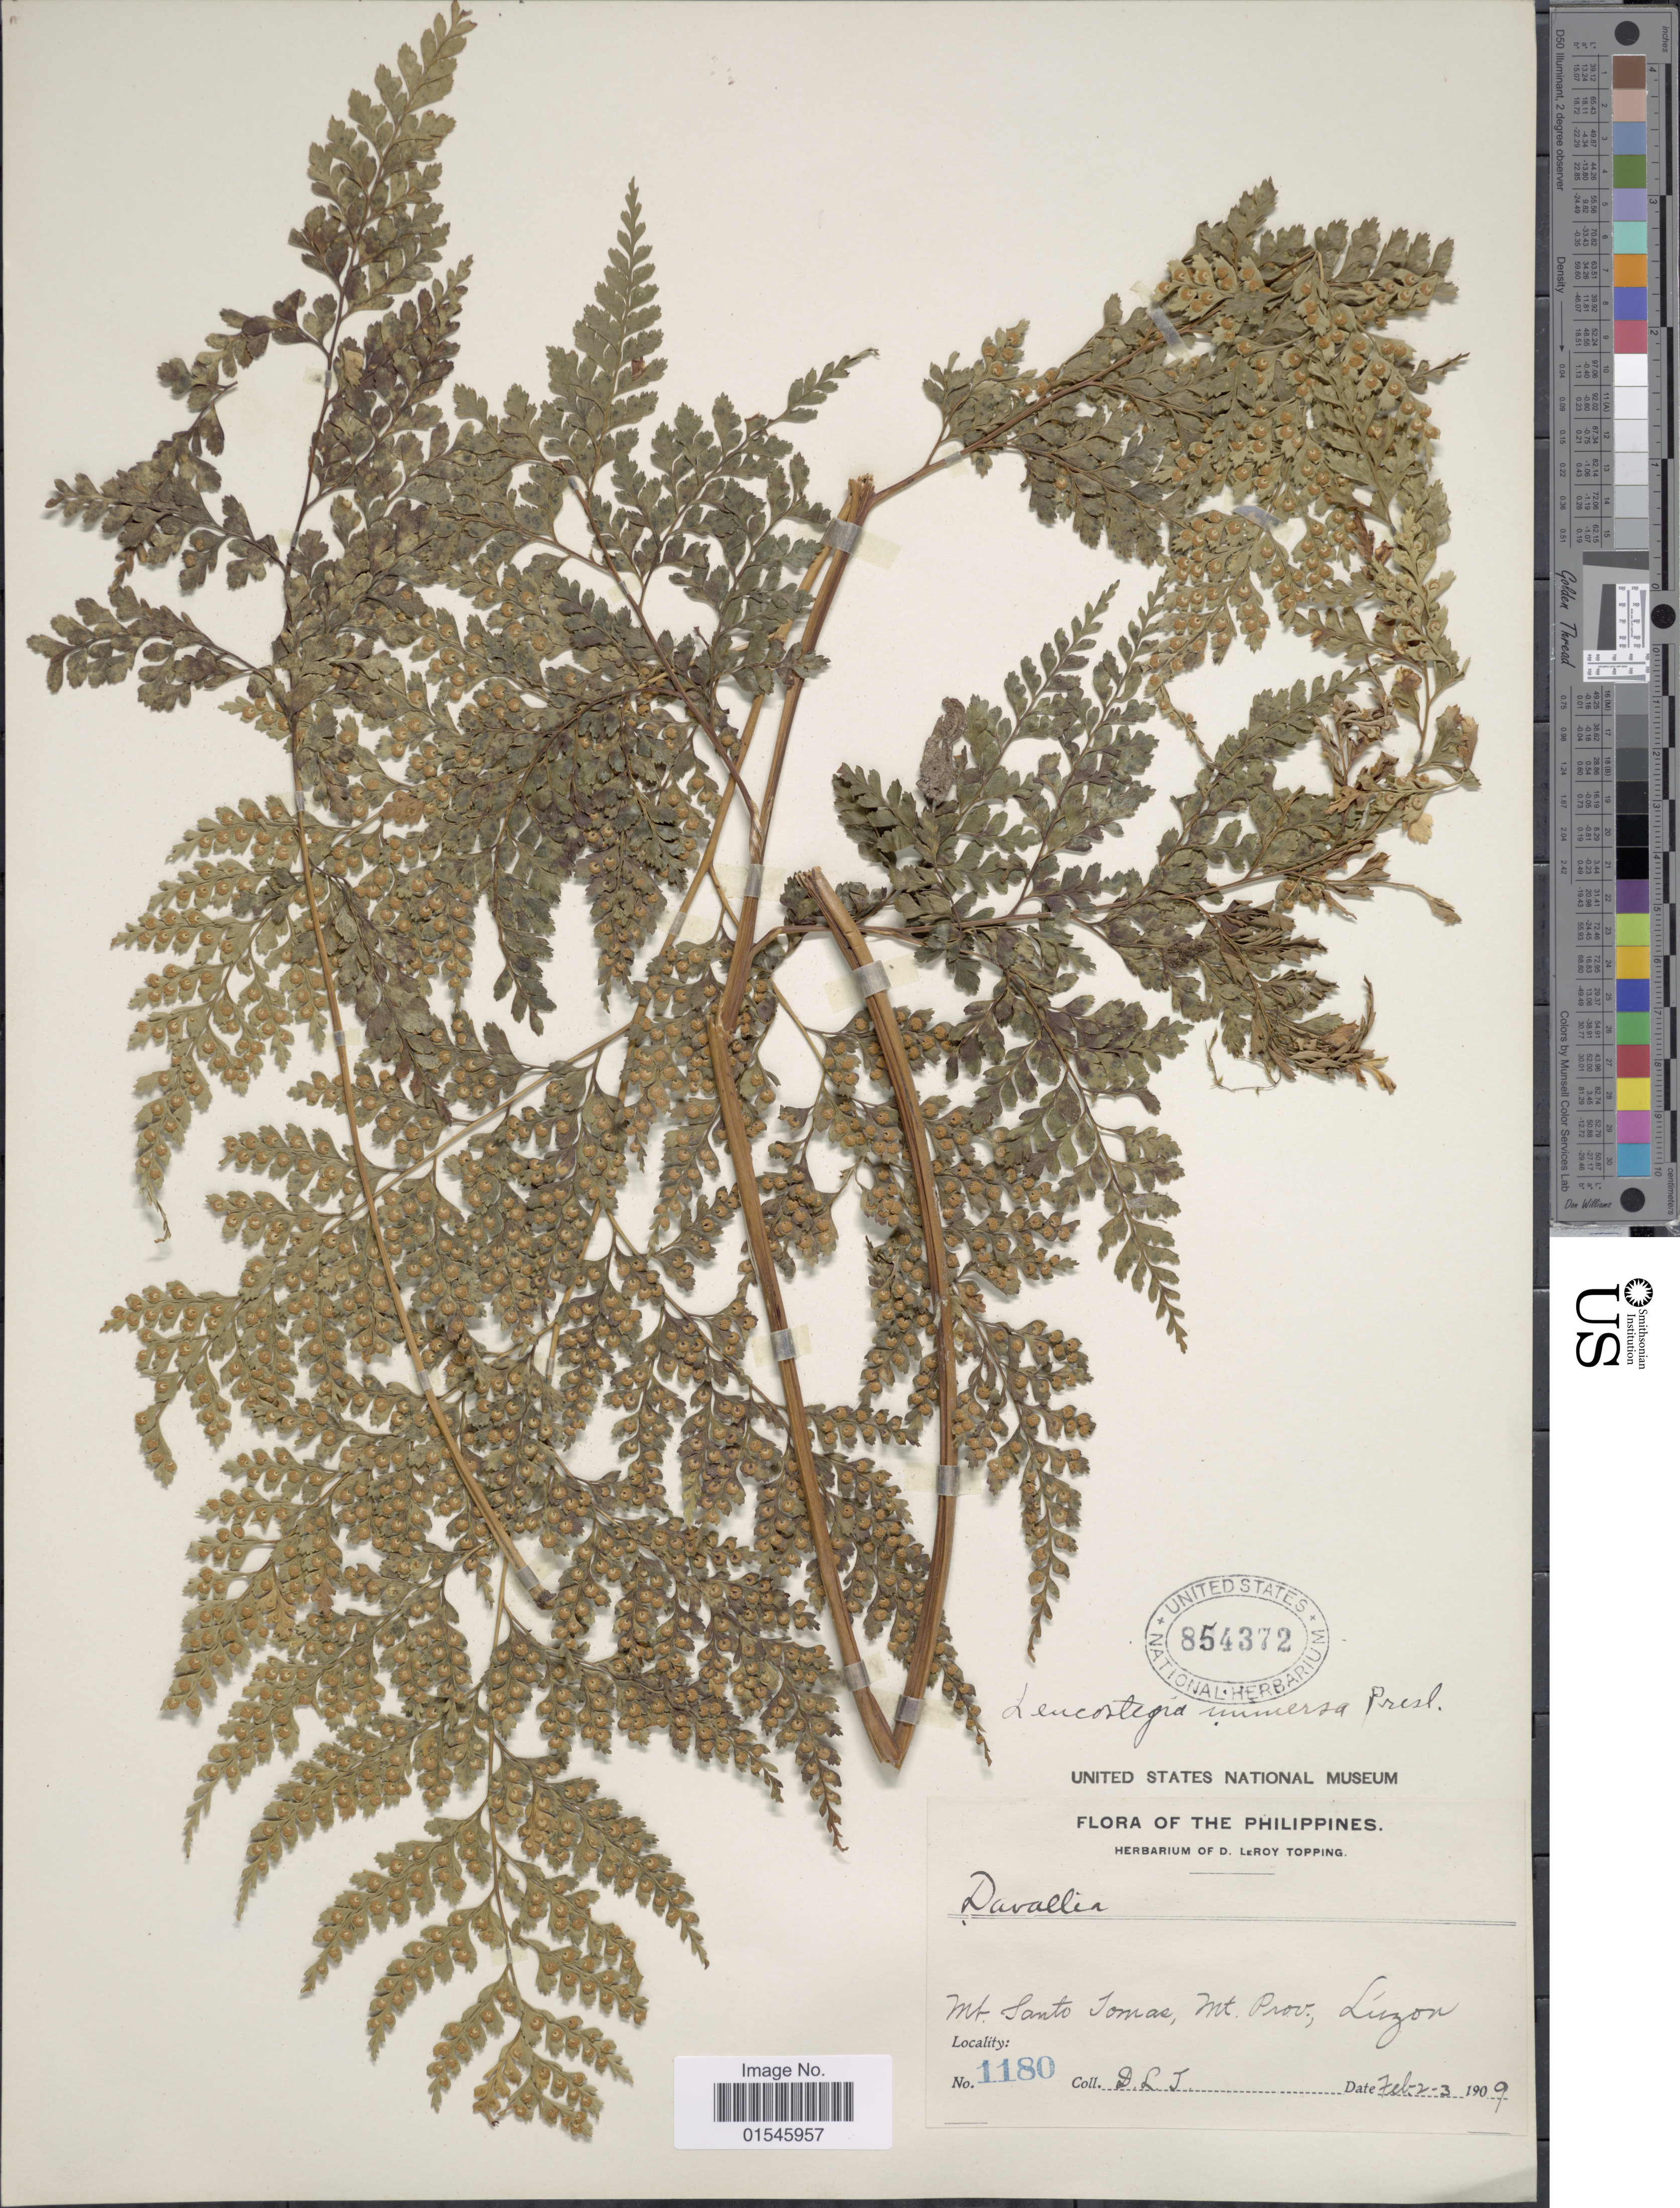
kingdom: Plantae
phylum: Tracheophyta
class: Polypodiopsida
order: Polypodiales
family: Hypodematiaceae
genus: Leucostegia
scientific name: Leucostegia truncata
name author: (D. Don) Fraser-Jenk.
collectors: D. L. Topping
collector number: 1180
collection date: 1909-02-02/1909-02-03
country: Philippines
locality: Mt Santo Tomas, mt Prov; Luzon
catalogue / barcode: US 854372